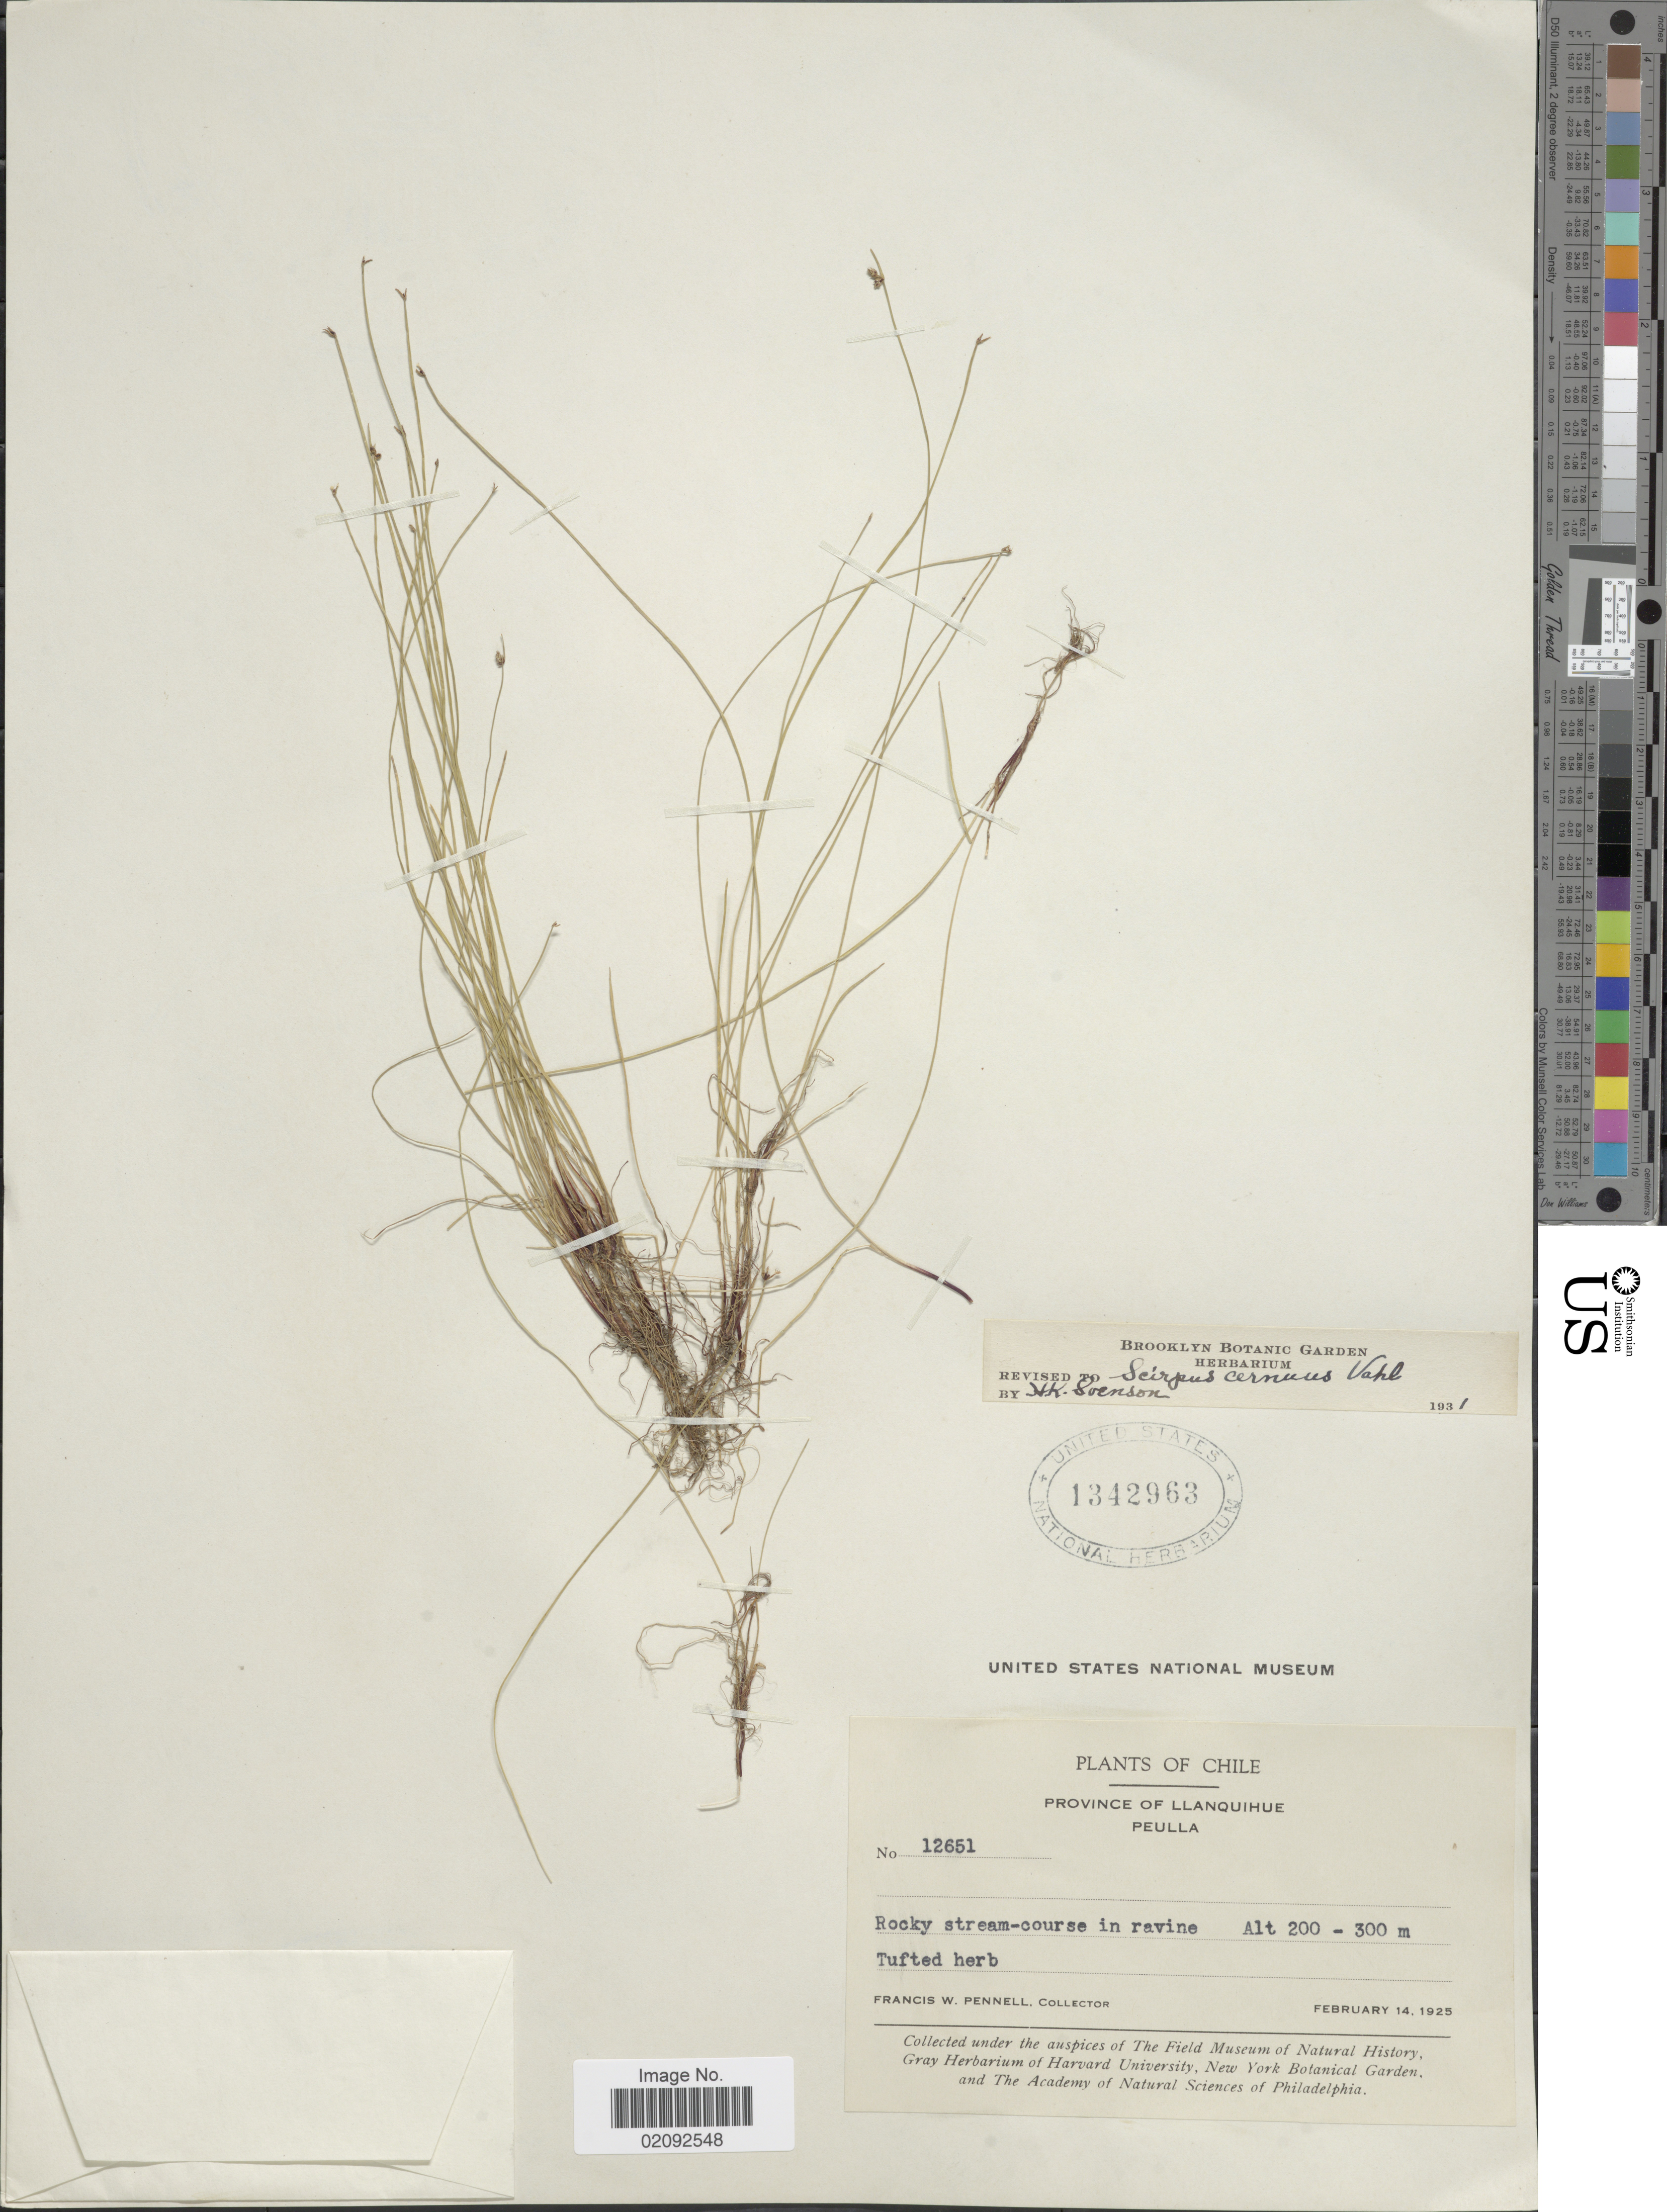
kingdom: Plantae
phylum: Tracheophyta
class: Liliopsida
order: Poales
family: Cyperaceae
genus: Isolepis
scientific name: Isolepis cernua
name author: (Vahl) Roem. & Schult.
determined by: Strong, Mark T., (BOT), Smithsonian Institution - National Museum of Natural History (UNITED STATES)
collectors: F. W. Pennell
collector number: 12651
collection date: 1925-02-14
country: Chile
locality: Province of Llanquihue, Peulla, rocky stream-course in ravine.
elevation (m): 200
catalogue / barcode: US 1342963